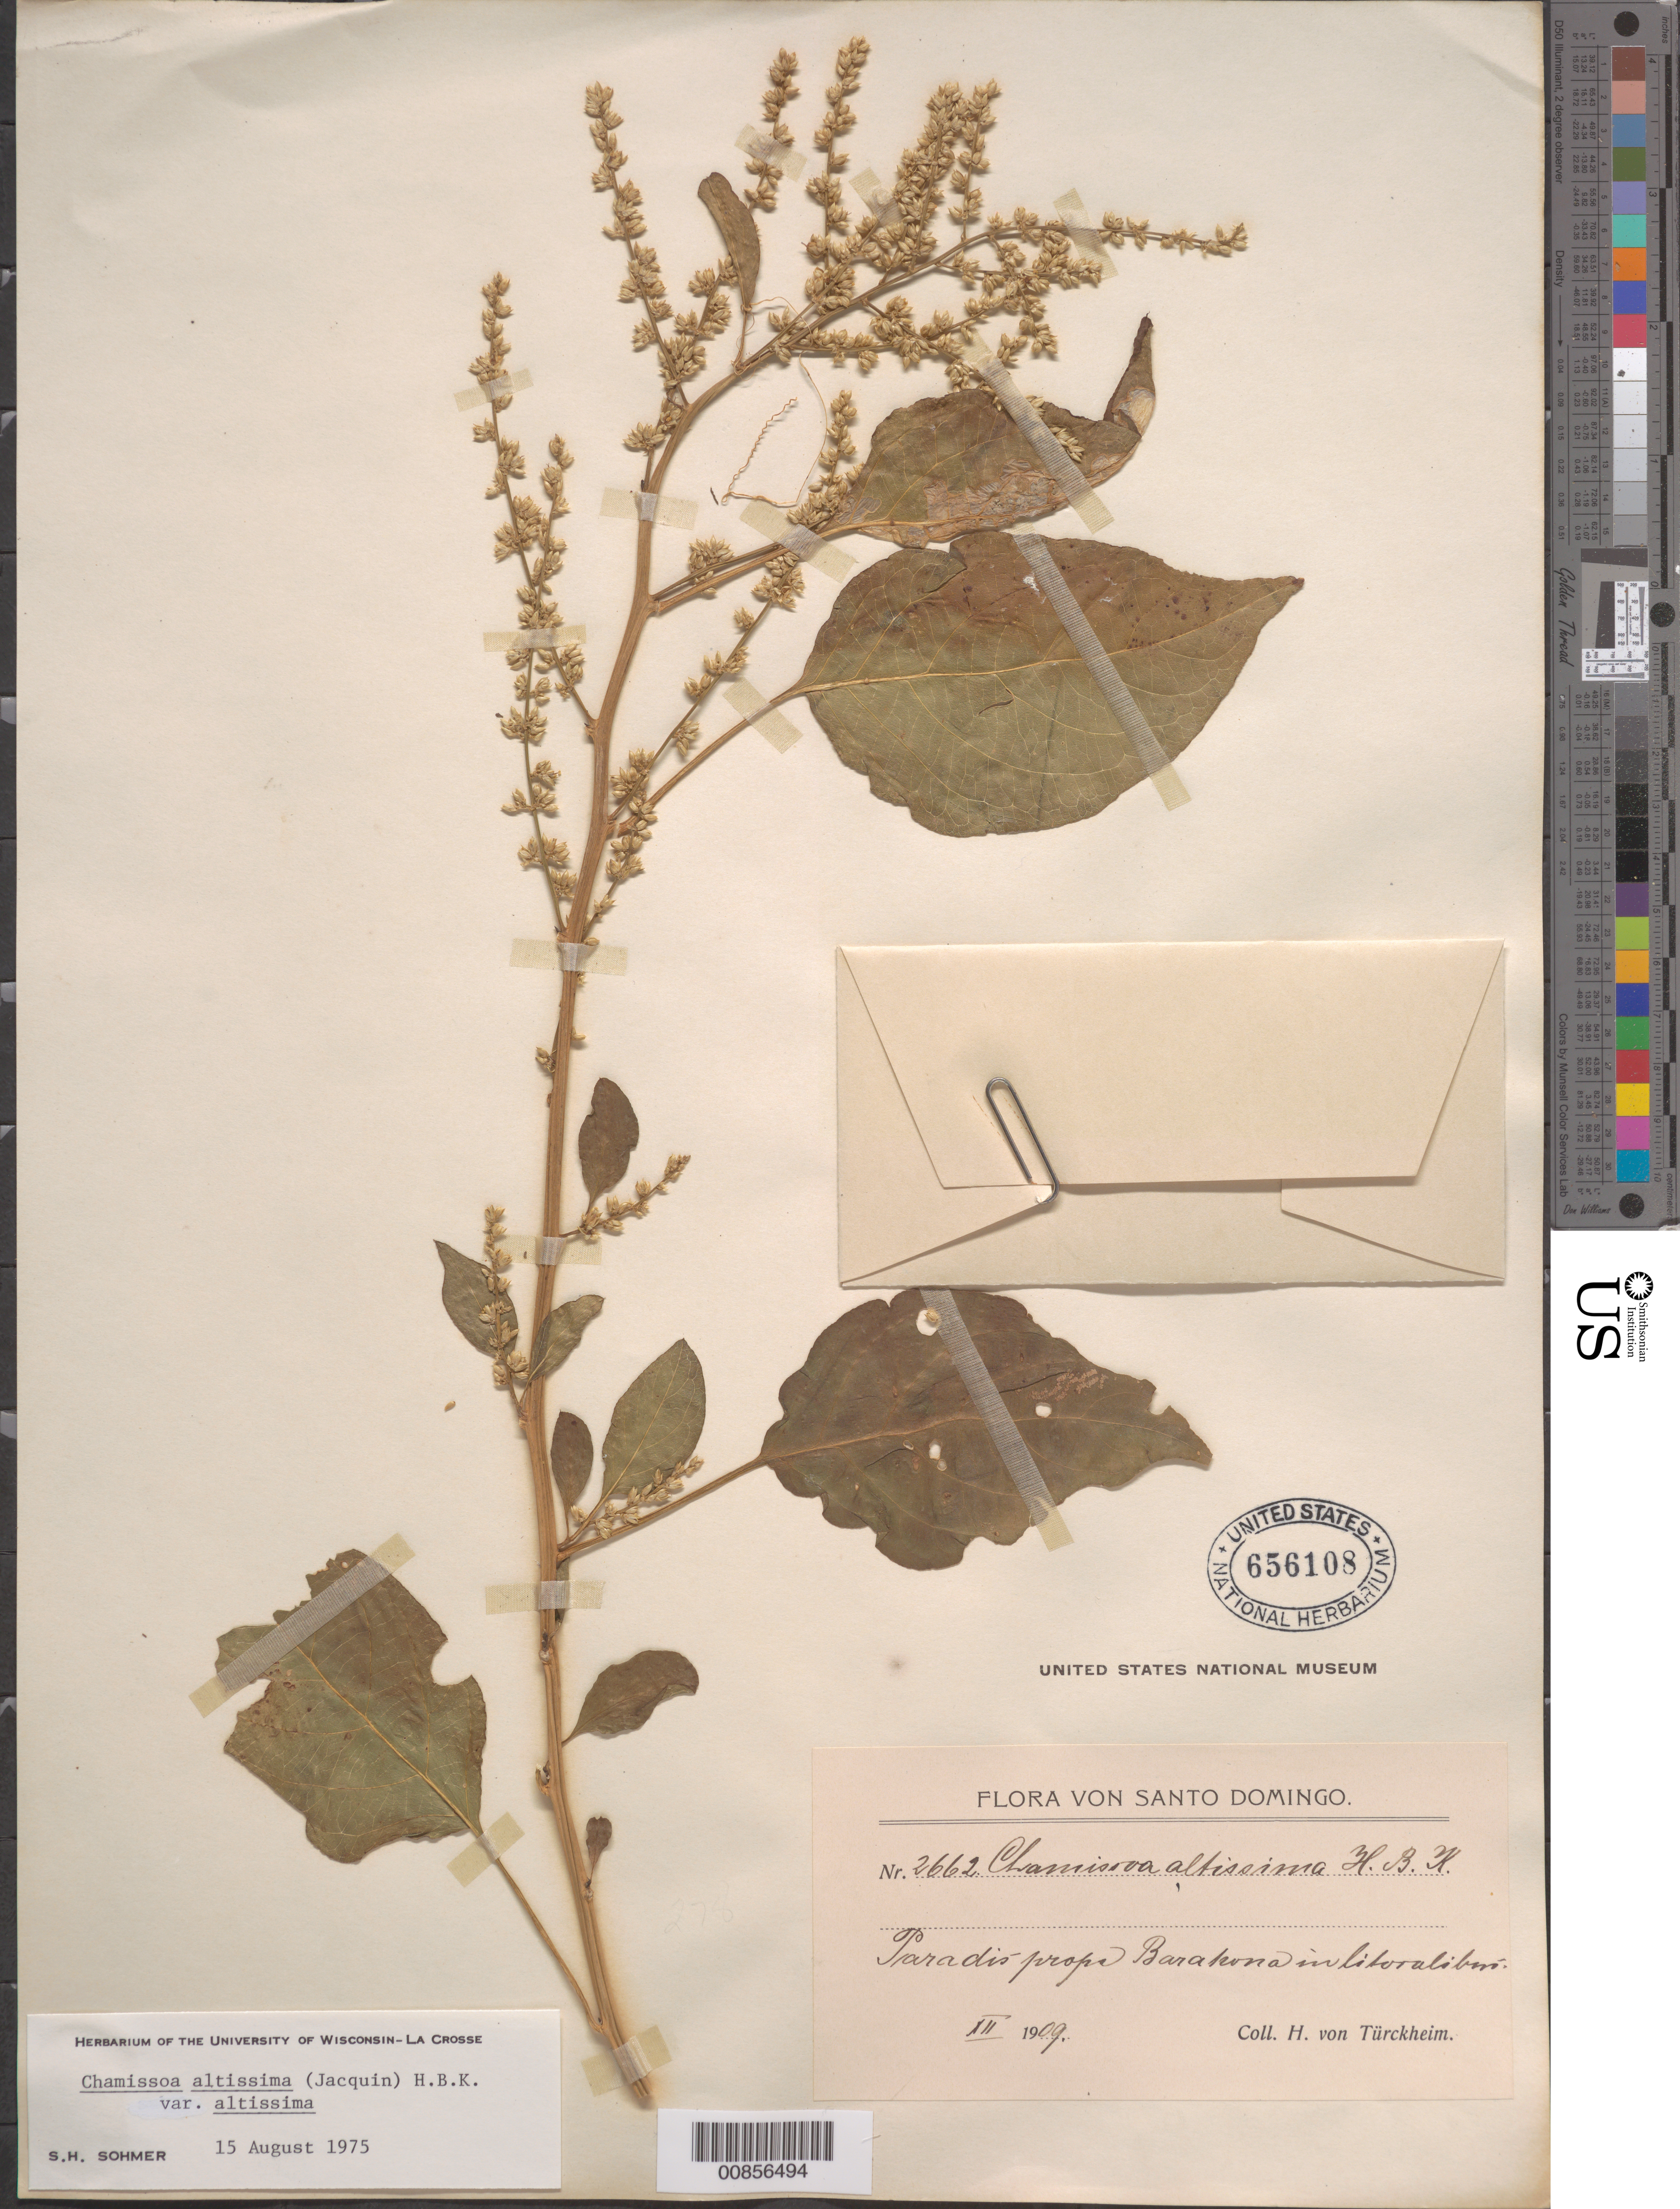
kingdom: Plantae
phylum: Tracheophyta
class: Magnoliopsida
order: Caryophyllales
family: Amaranthaceae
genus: Chamissoa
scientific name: Chamissoa altissima var. altissima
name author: (Jacq.) Kunth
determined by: Sohmer, S. H.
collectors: H. von Türckheim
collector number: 2662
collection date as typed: Dec 1909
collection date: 1909-12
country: Dominican Republic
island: Hispaniola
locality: Paradis prope Barahona.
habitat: In litoralibus.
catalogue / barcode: US 656108